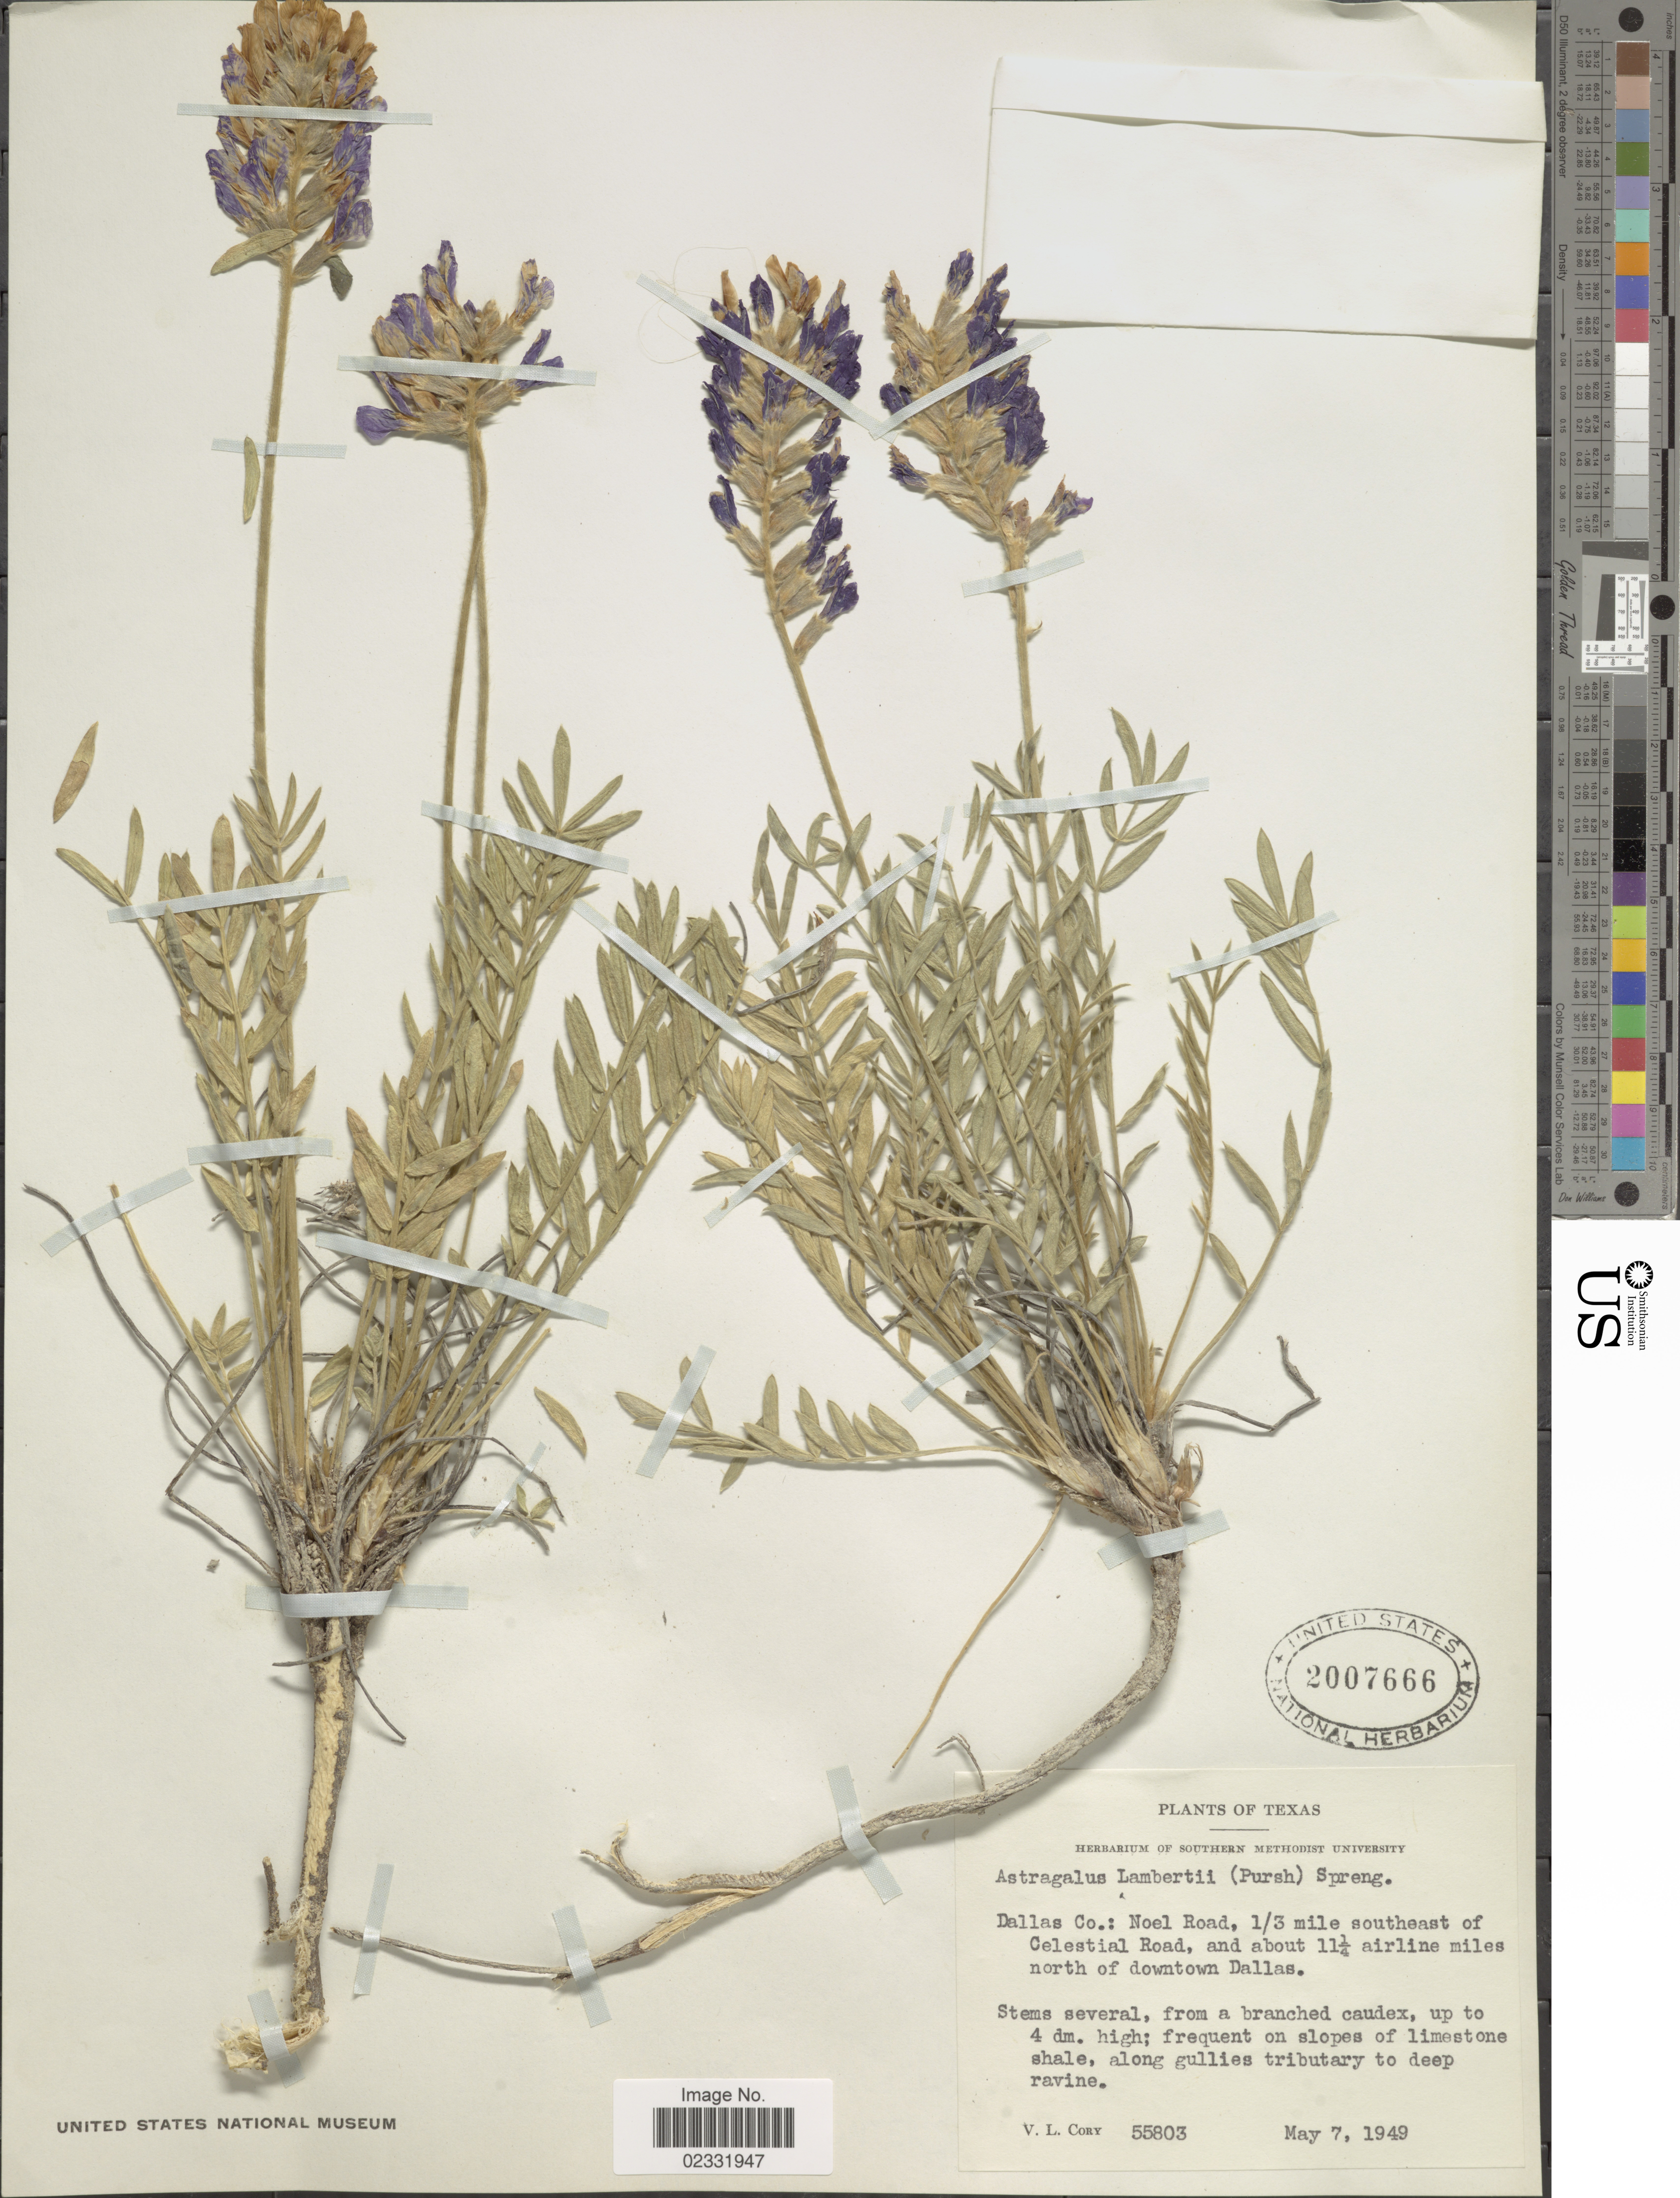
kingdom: Plantae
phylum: Tracheophyta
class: Magnoliopsida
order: Fabales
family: Fabaceae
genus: Astragalus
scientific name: Astragalus lambertii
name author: (Pursh) Spreng.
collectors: V. Cory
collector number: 55803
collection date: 1949-05-07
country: United States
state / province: Texas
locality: Dallas Co.: Noel Road, 1/3 mile southeast of Celestial Road, and about 11¼ airline miles north of downtown Dallas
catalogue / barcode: US 2007666